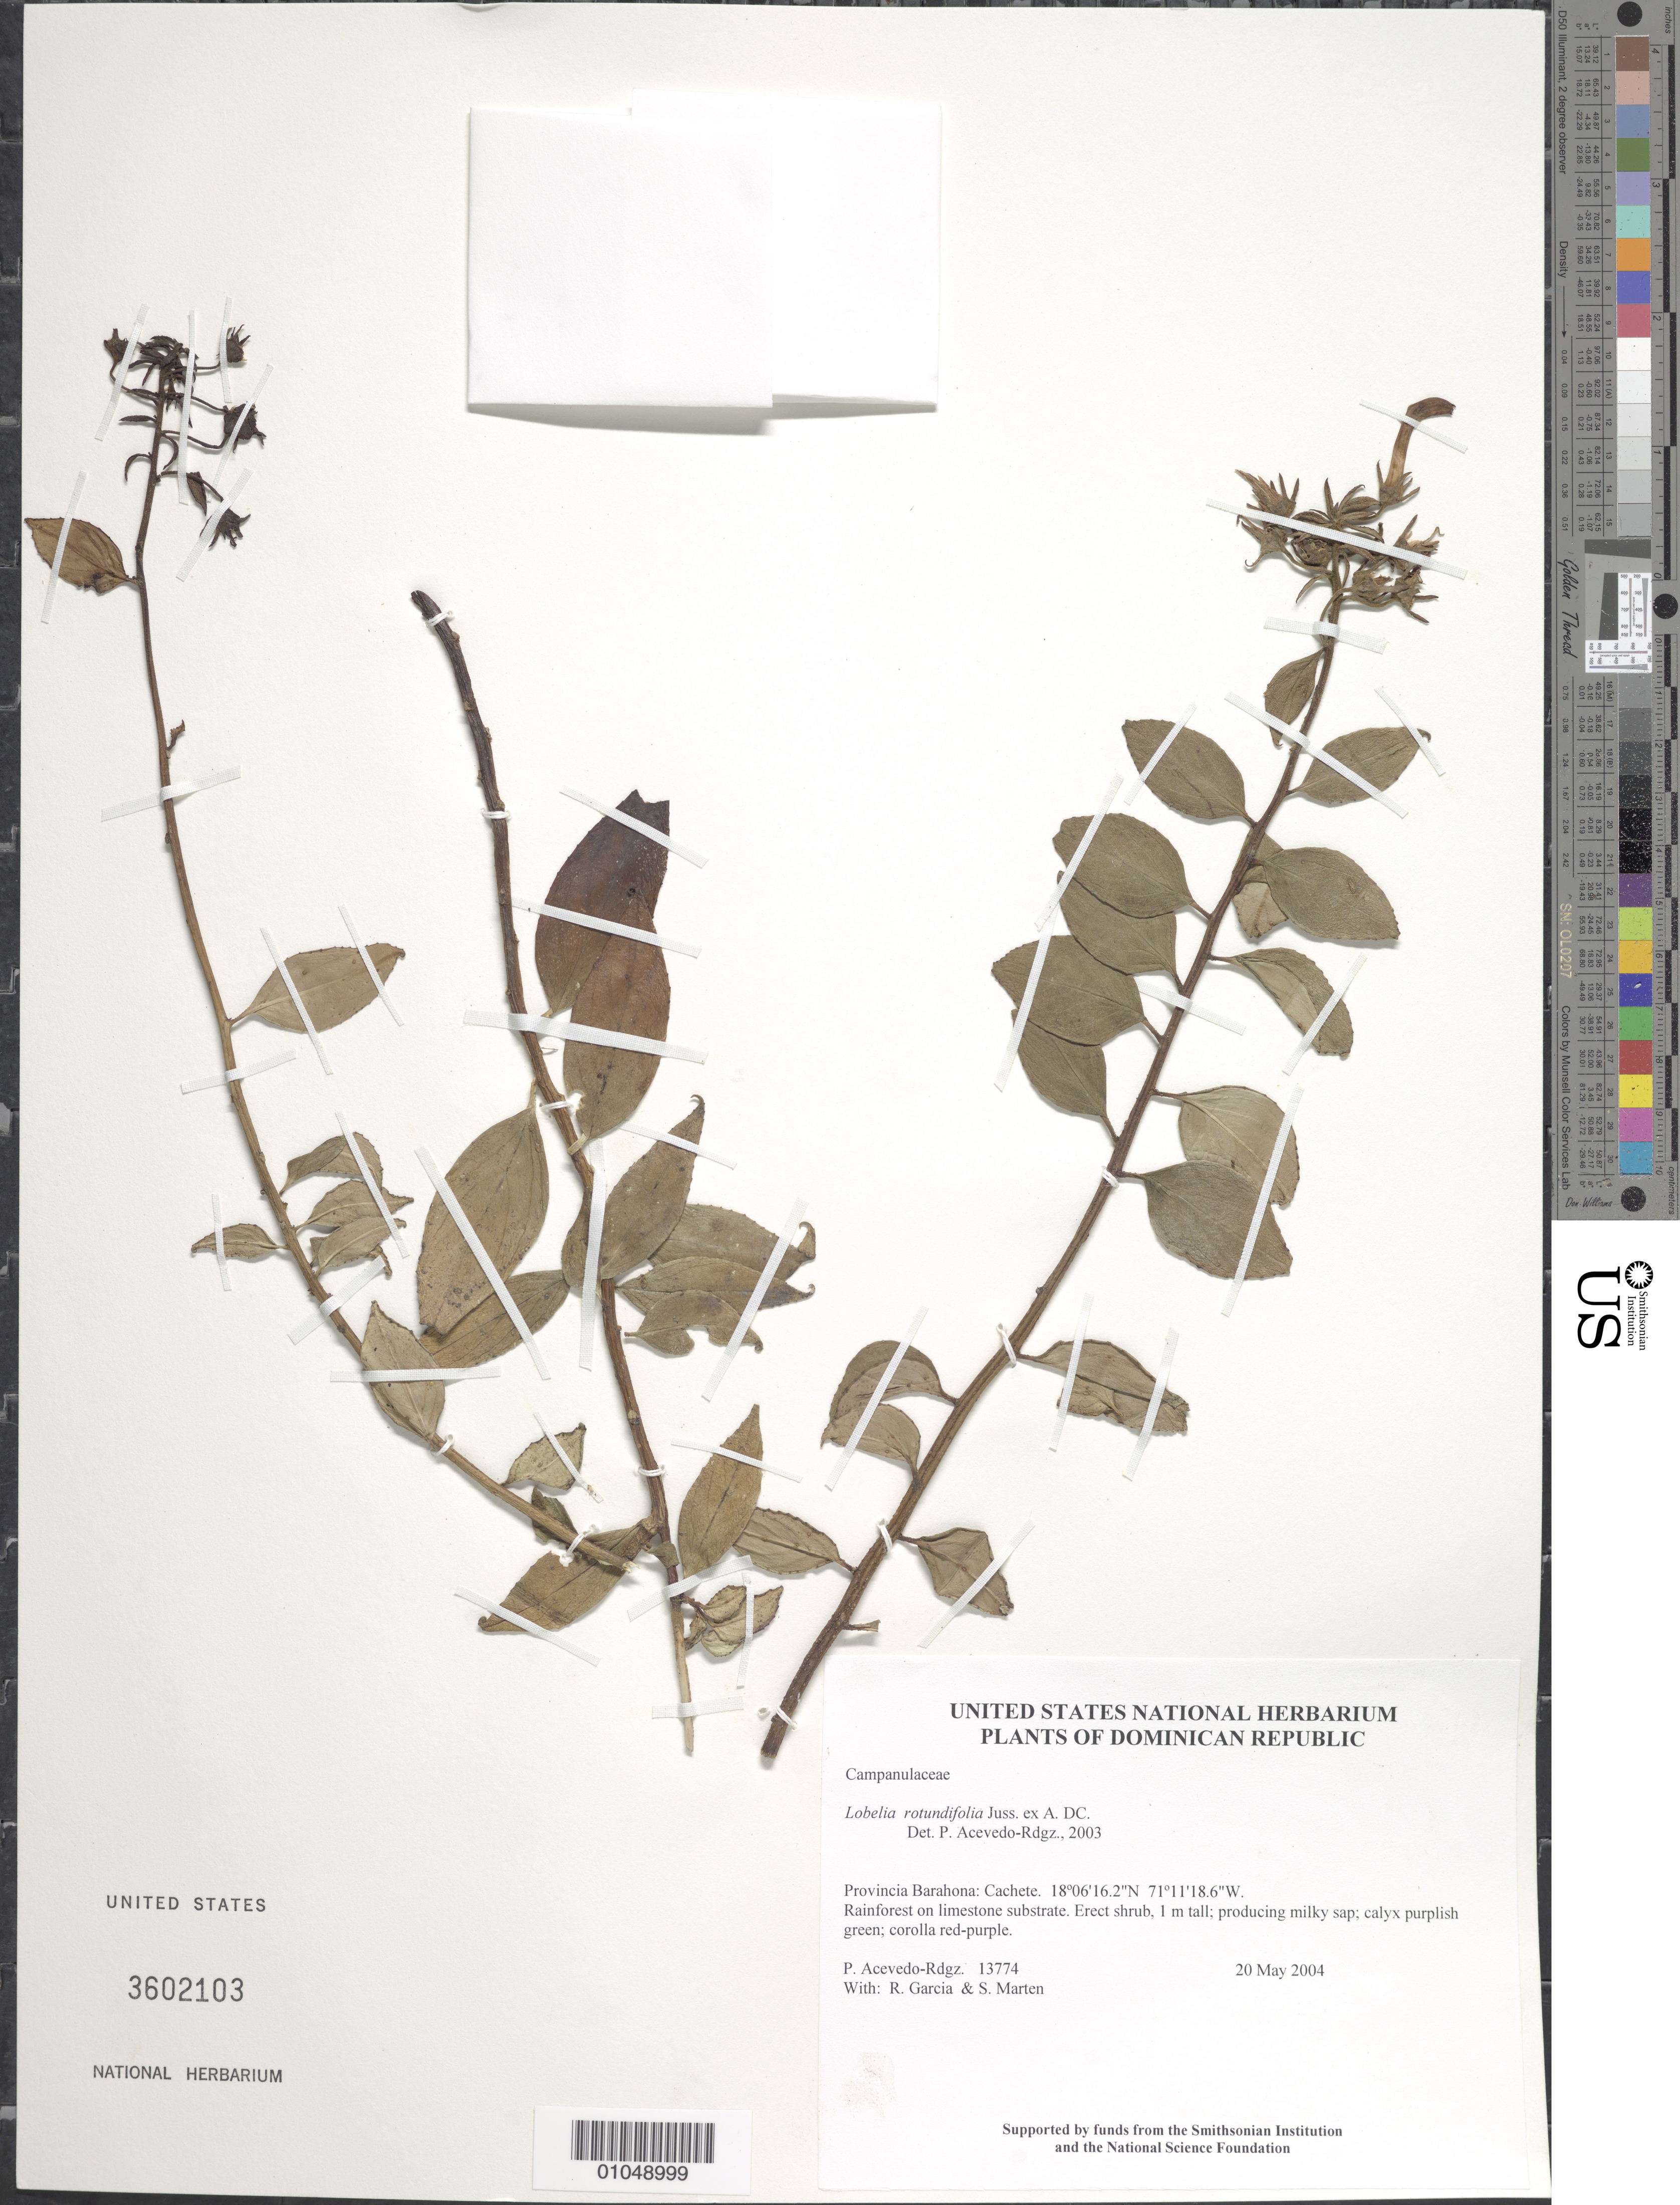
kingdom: Plantae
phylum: Tracheophyta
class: Magnoliopsida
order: Asterales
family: Campanulaceae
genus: Lobelia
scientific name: Lobelia rotundifolia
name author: Juss. ex A. DC.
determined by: Acevedo-Rodríguez, P., (BOT), Smithsonian Institution - National Museum of Natural History (UNITED STATES)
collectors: P. Acevedo-Rodr., R. G. García & S. Marten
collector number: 13774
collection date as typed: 20 May 2004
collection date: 2004-05-20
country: Dominican Republic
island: Hispaniola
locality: Provincia Barahona: Cachete.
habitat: Rainforest on limestone substrate.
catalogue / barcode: US 3602103